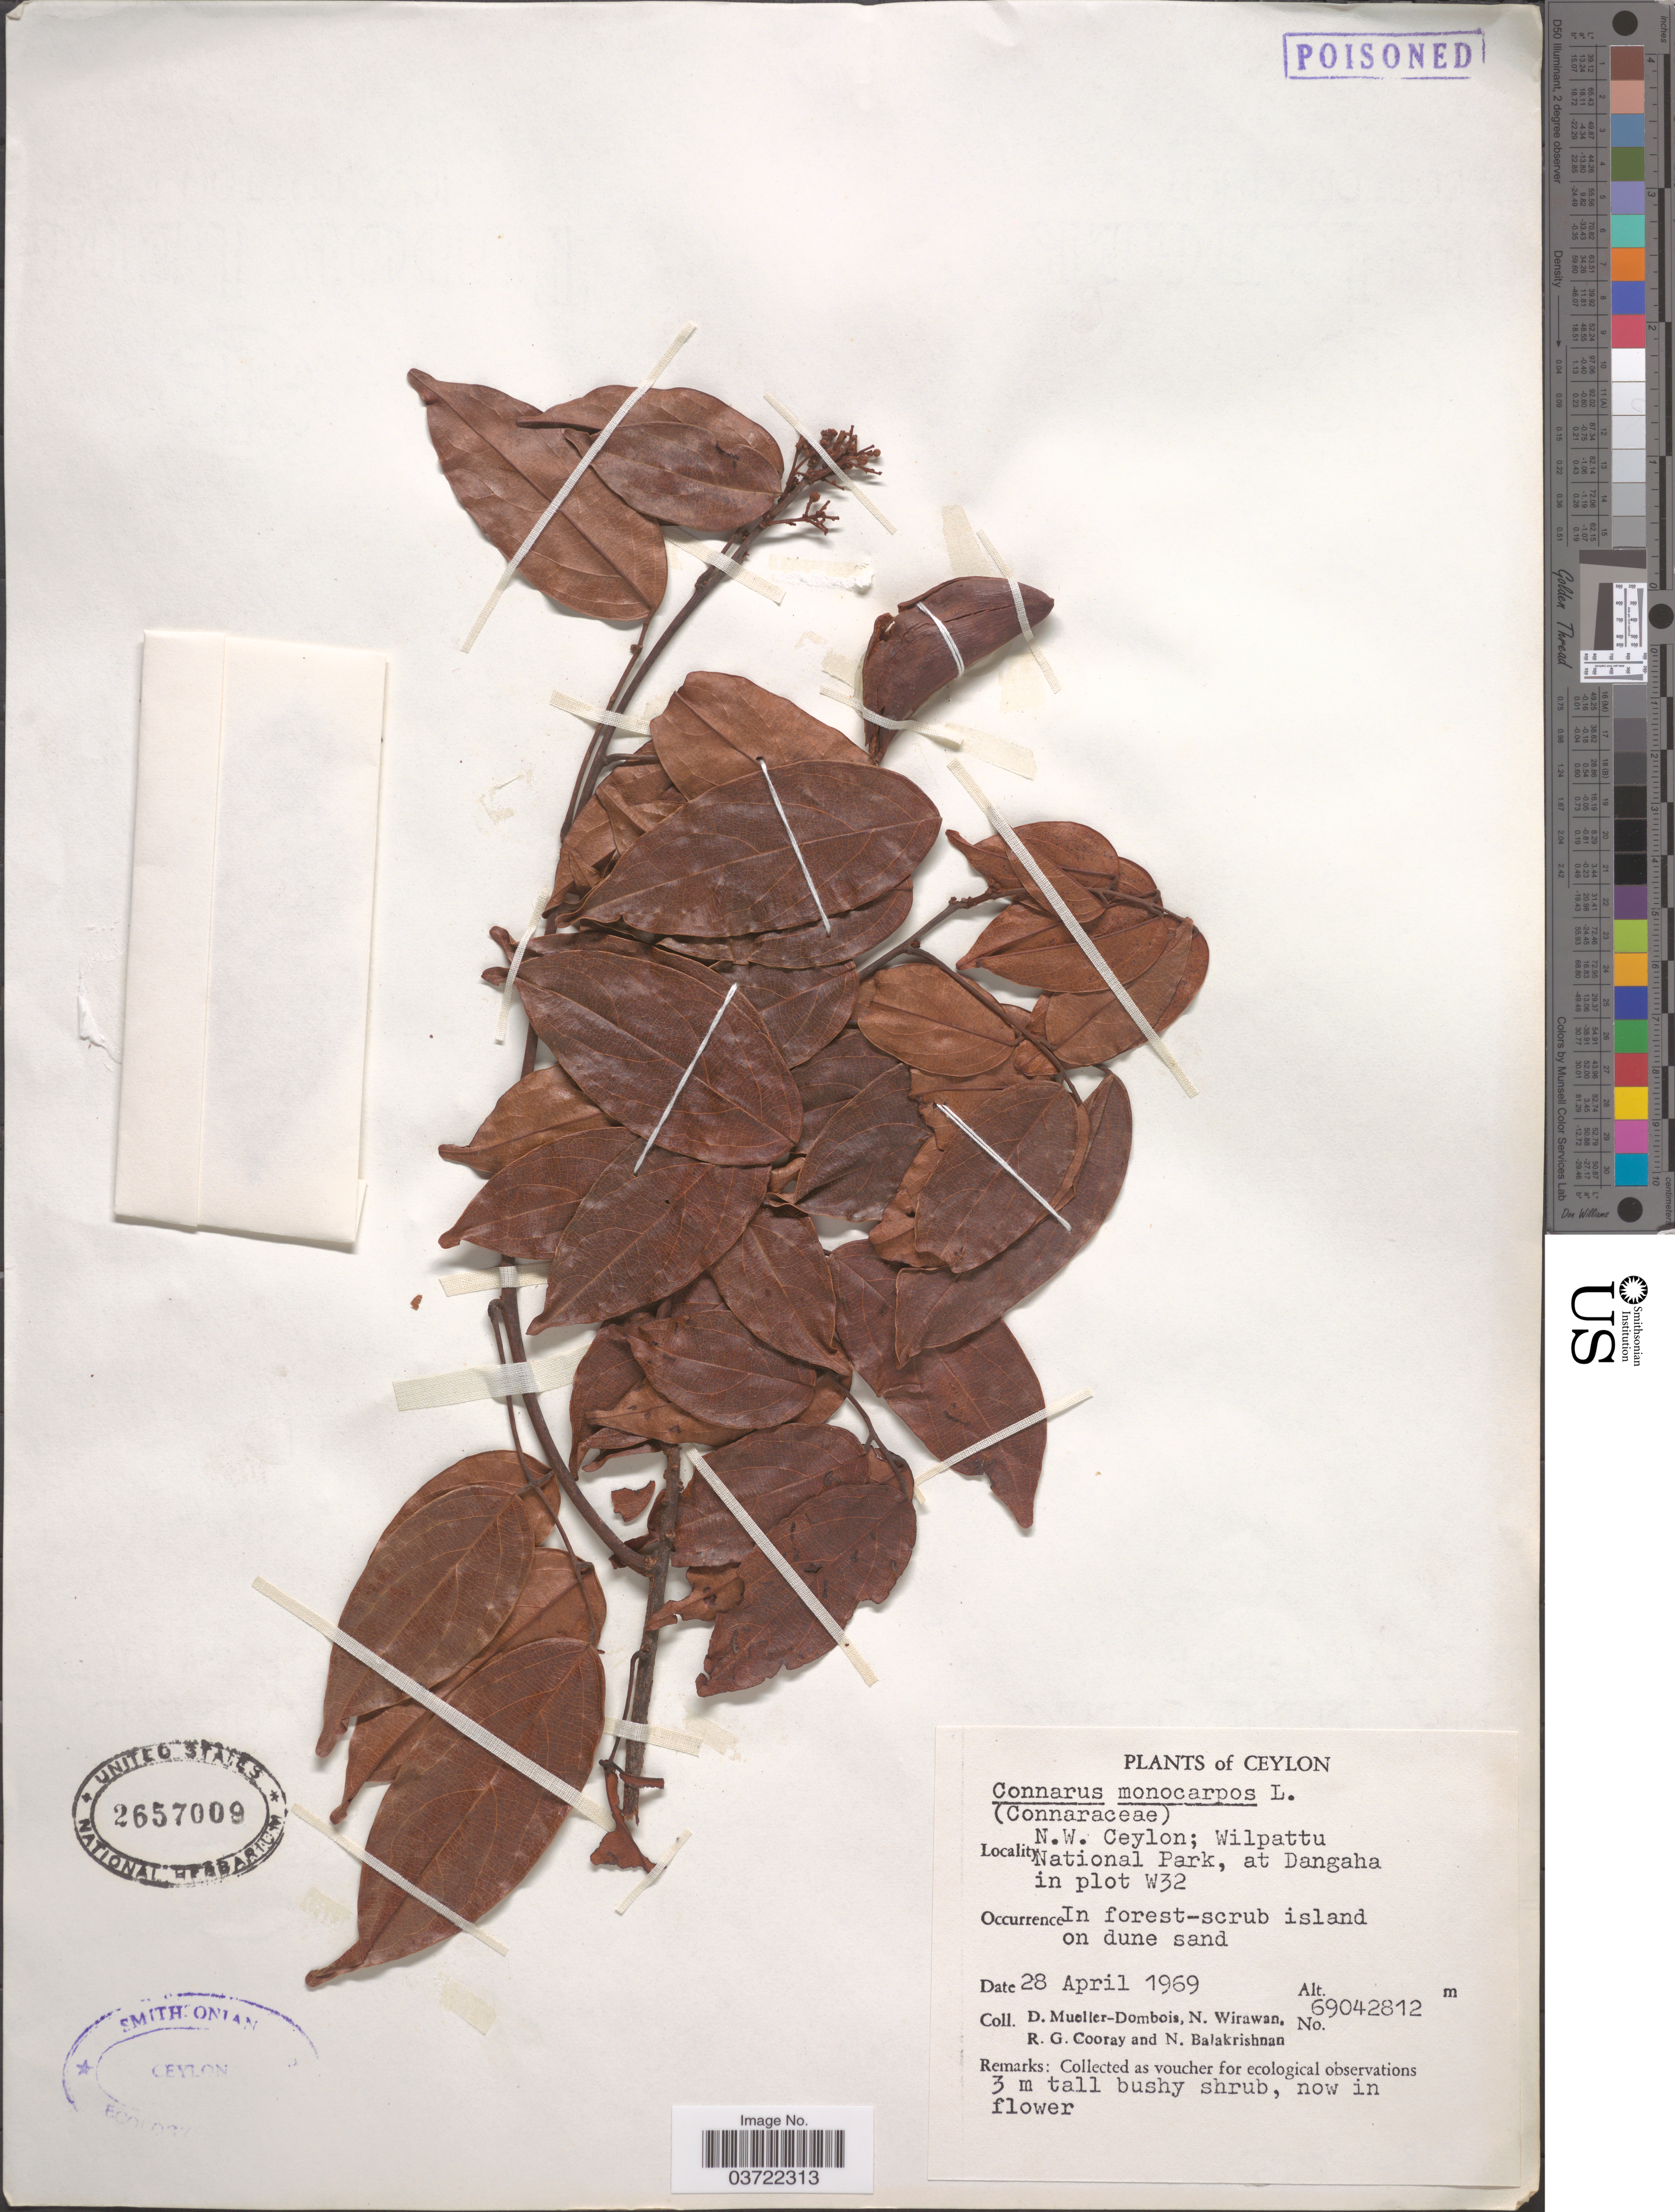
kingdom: Plantae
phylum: Tracheophyta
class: Magnoliopsida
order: Oxalidales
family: Connaraceae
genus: Connarus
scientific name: Connarus monocarpos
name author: L.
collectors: D. Mueller-Dombois, N. Wirawan, R. Cooray & N. Balakrishnan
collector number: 69042812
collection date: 1969-04-28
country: Sri Lanka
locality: N.W. Ceylon; Wilpattu National Park, atr Dangaha in plot W32.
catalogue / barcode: US 2657009